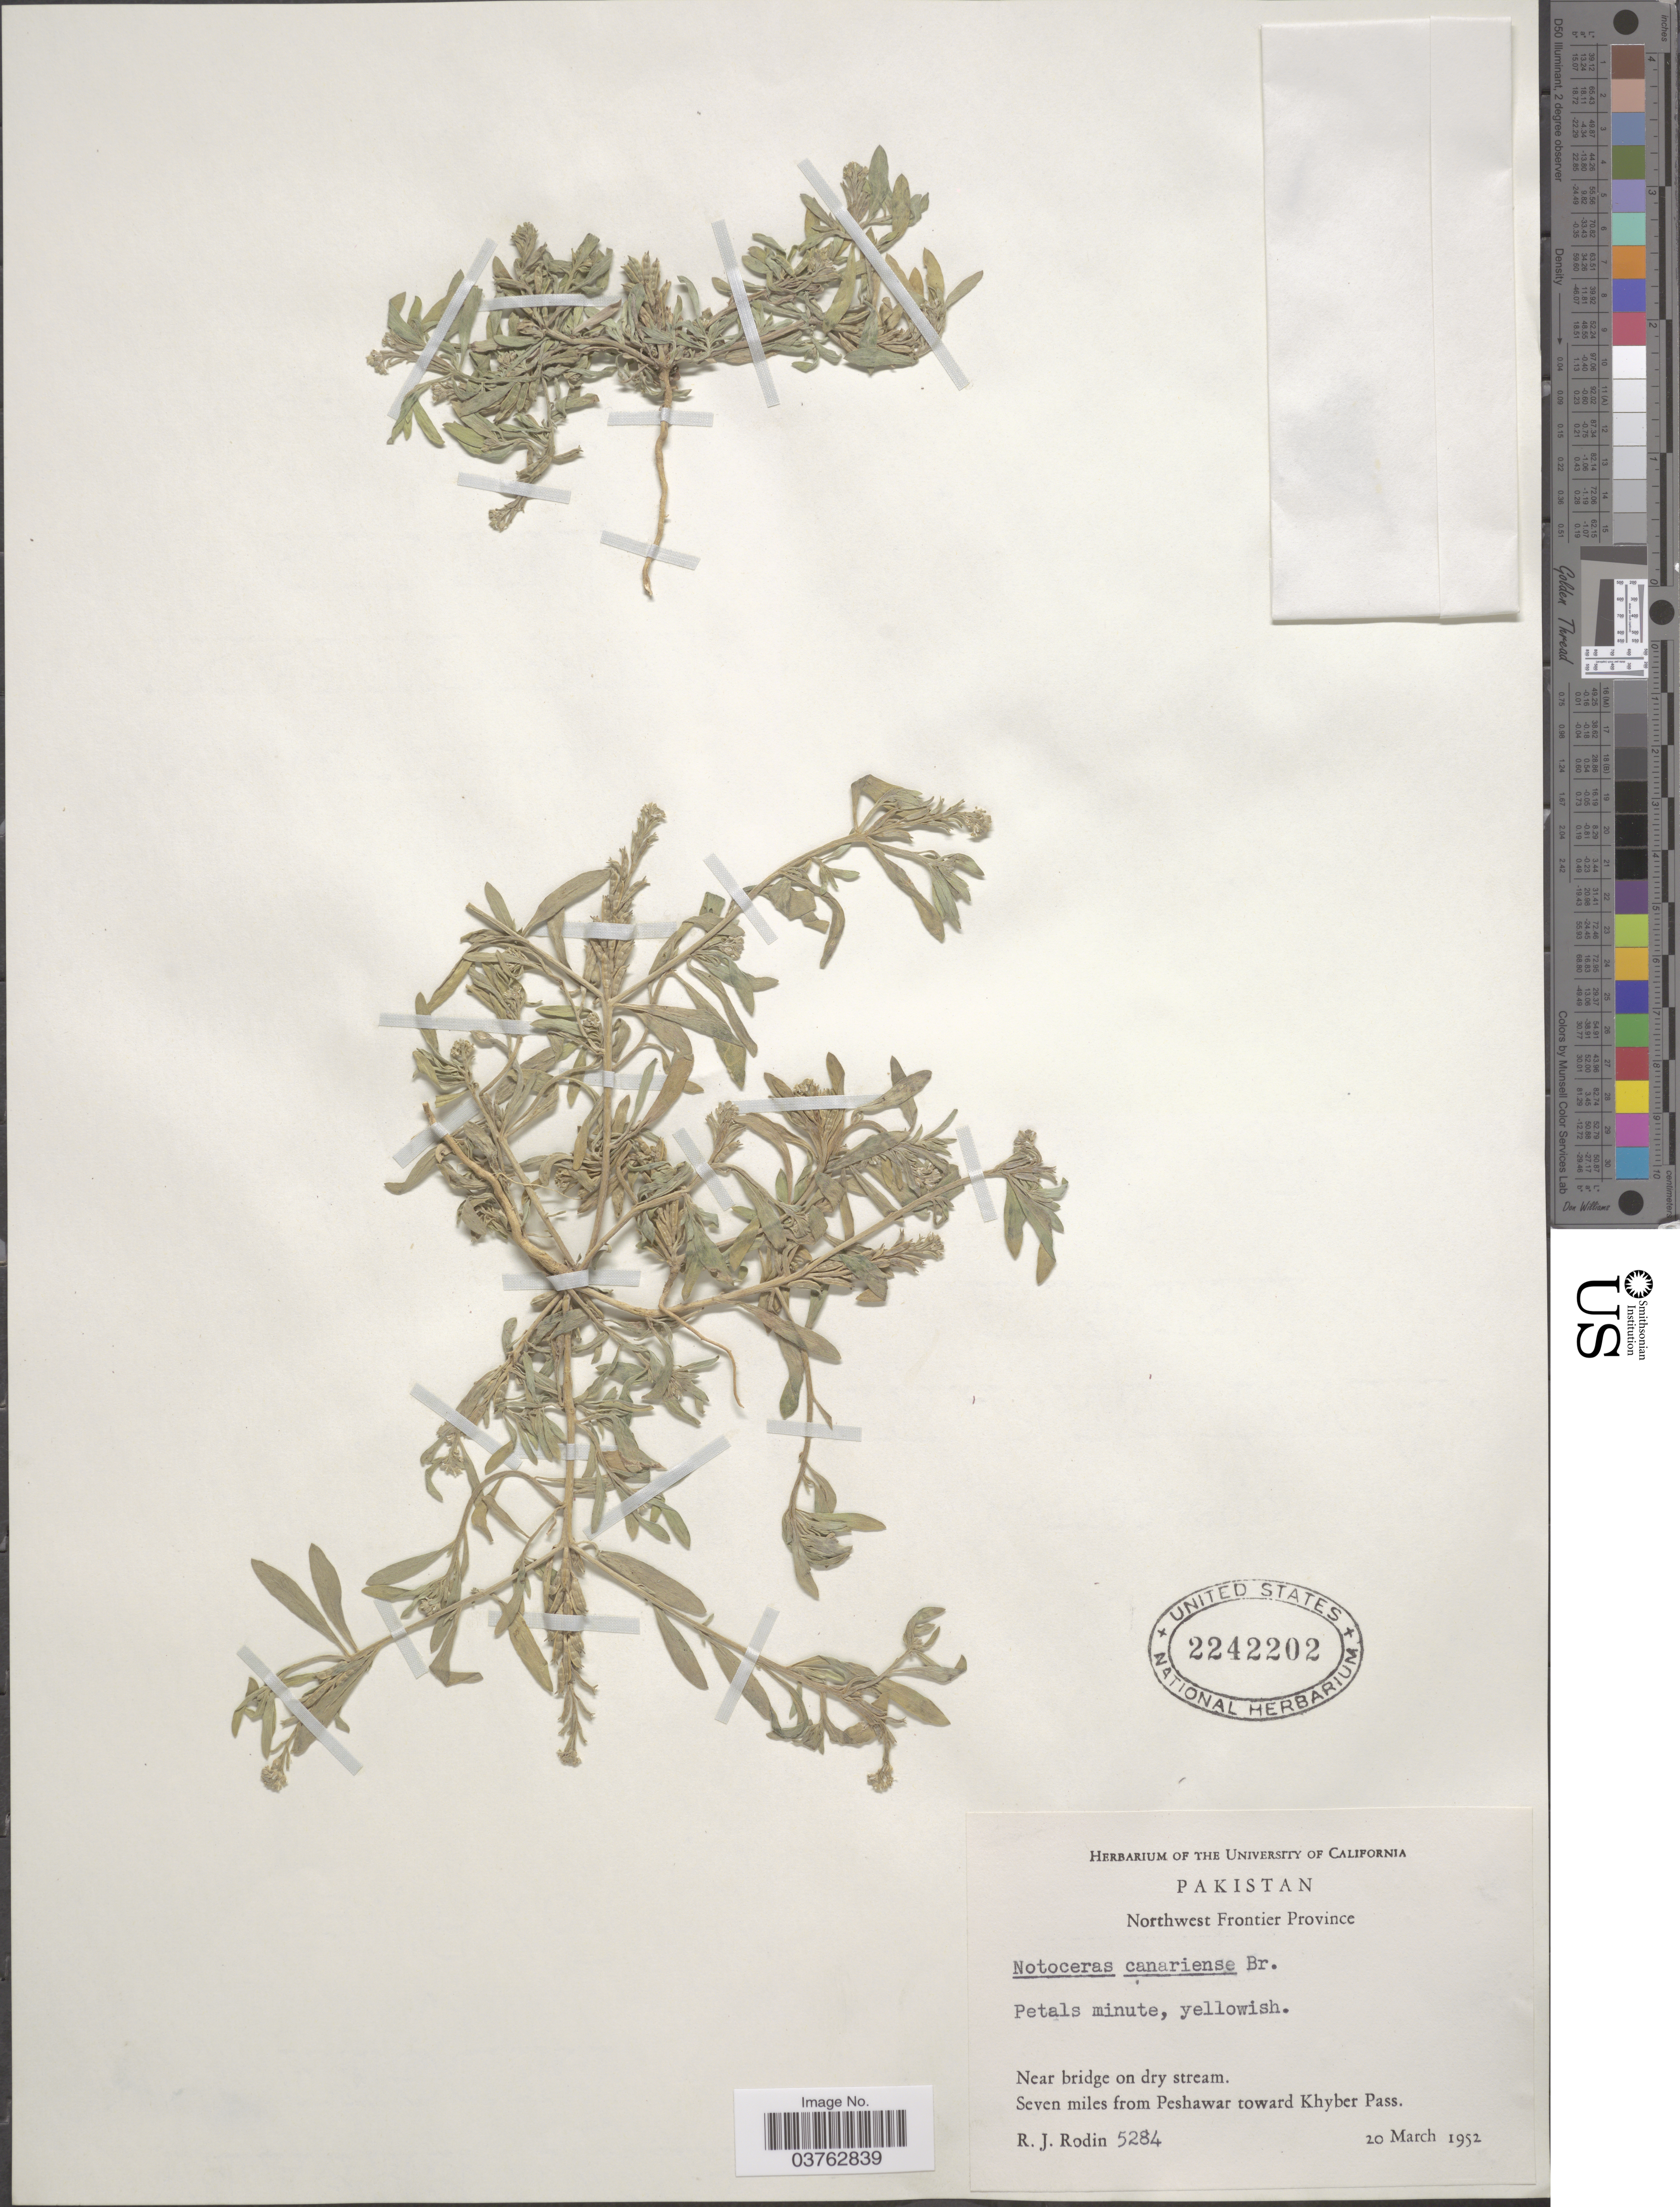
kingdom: Plantae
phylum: Tracheophyta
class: Magnoliopsida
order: Brassicales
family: Brassicaceae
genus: Notoceras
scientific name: Notoceras bicorne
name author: (Aiton) Amo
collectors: R. J. Rodin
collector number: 5284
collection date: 1952-03-20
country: Pakistan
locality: Northwest Frontier Province. Seven miles from Peshawar toward Khyber Pass.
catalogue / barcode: US 2242202